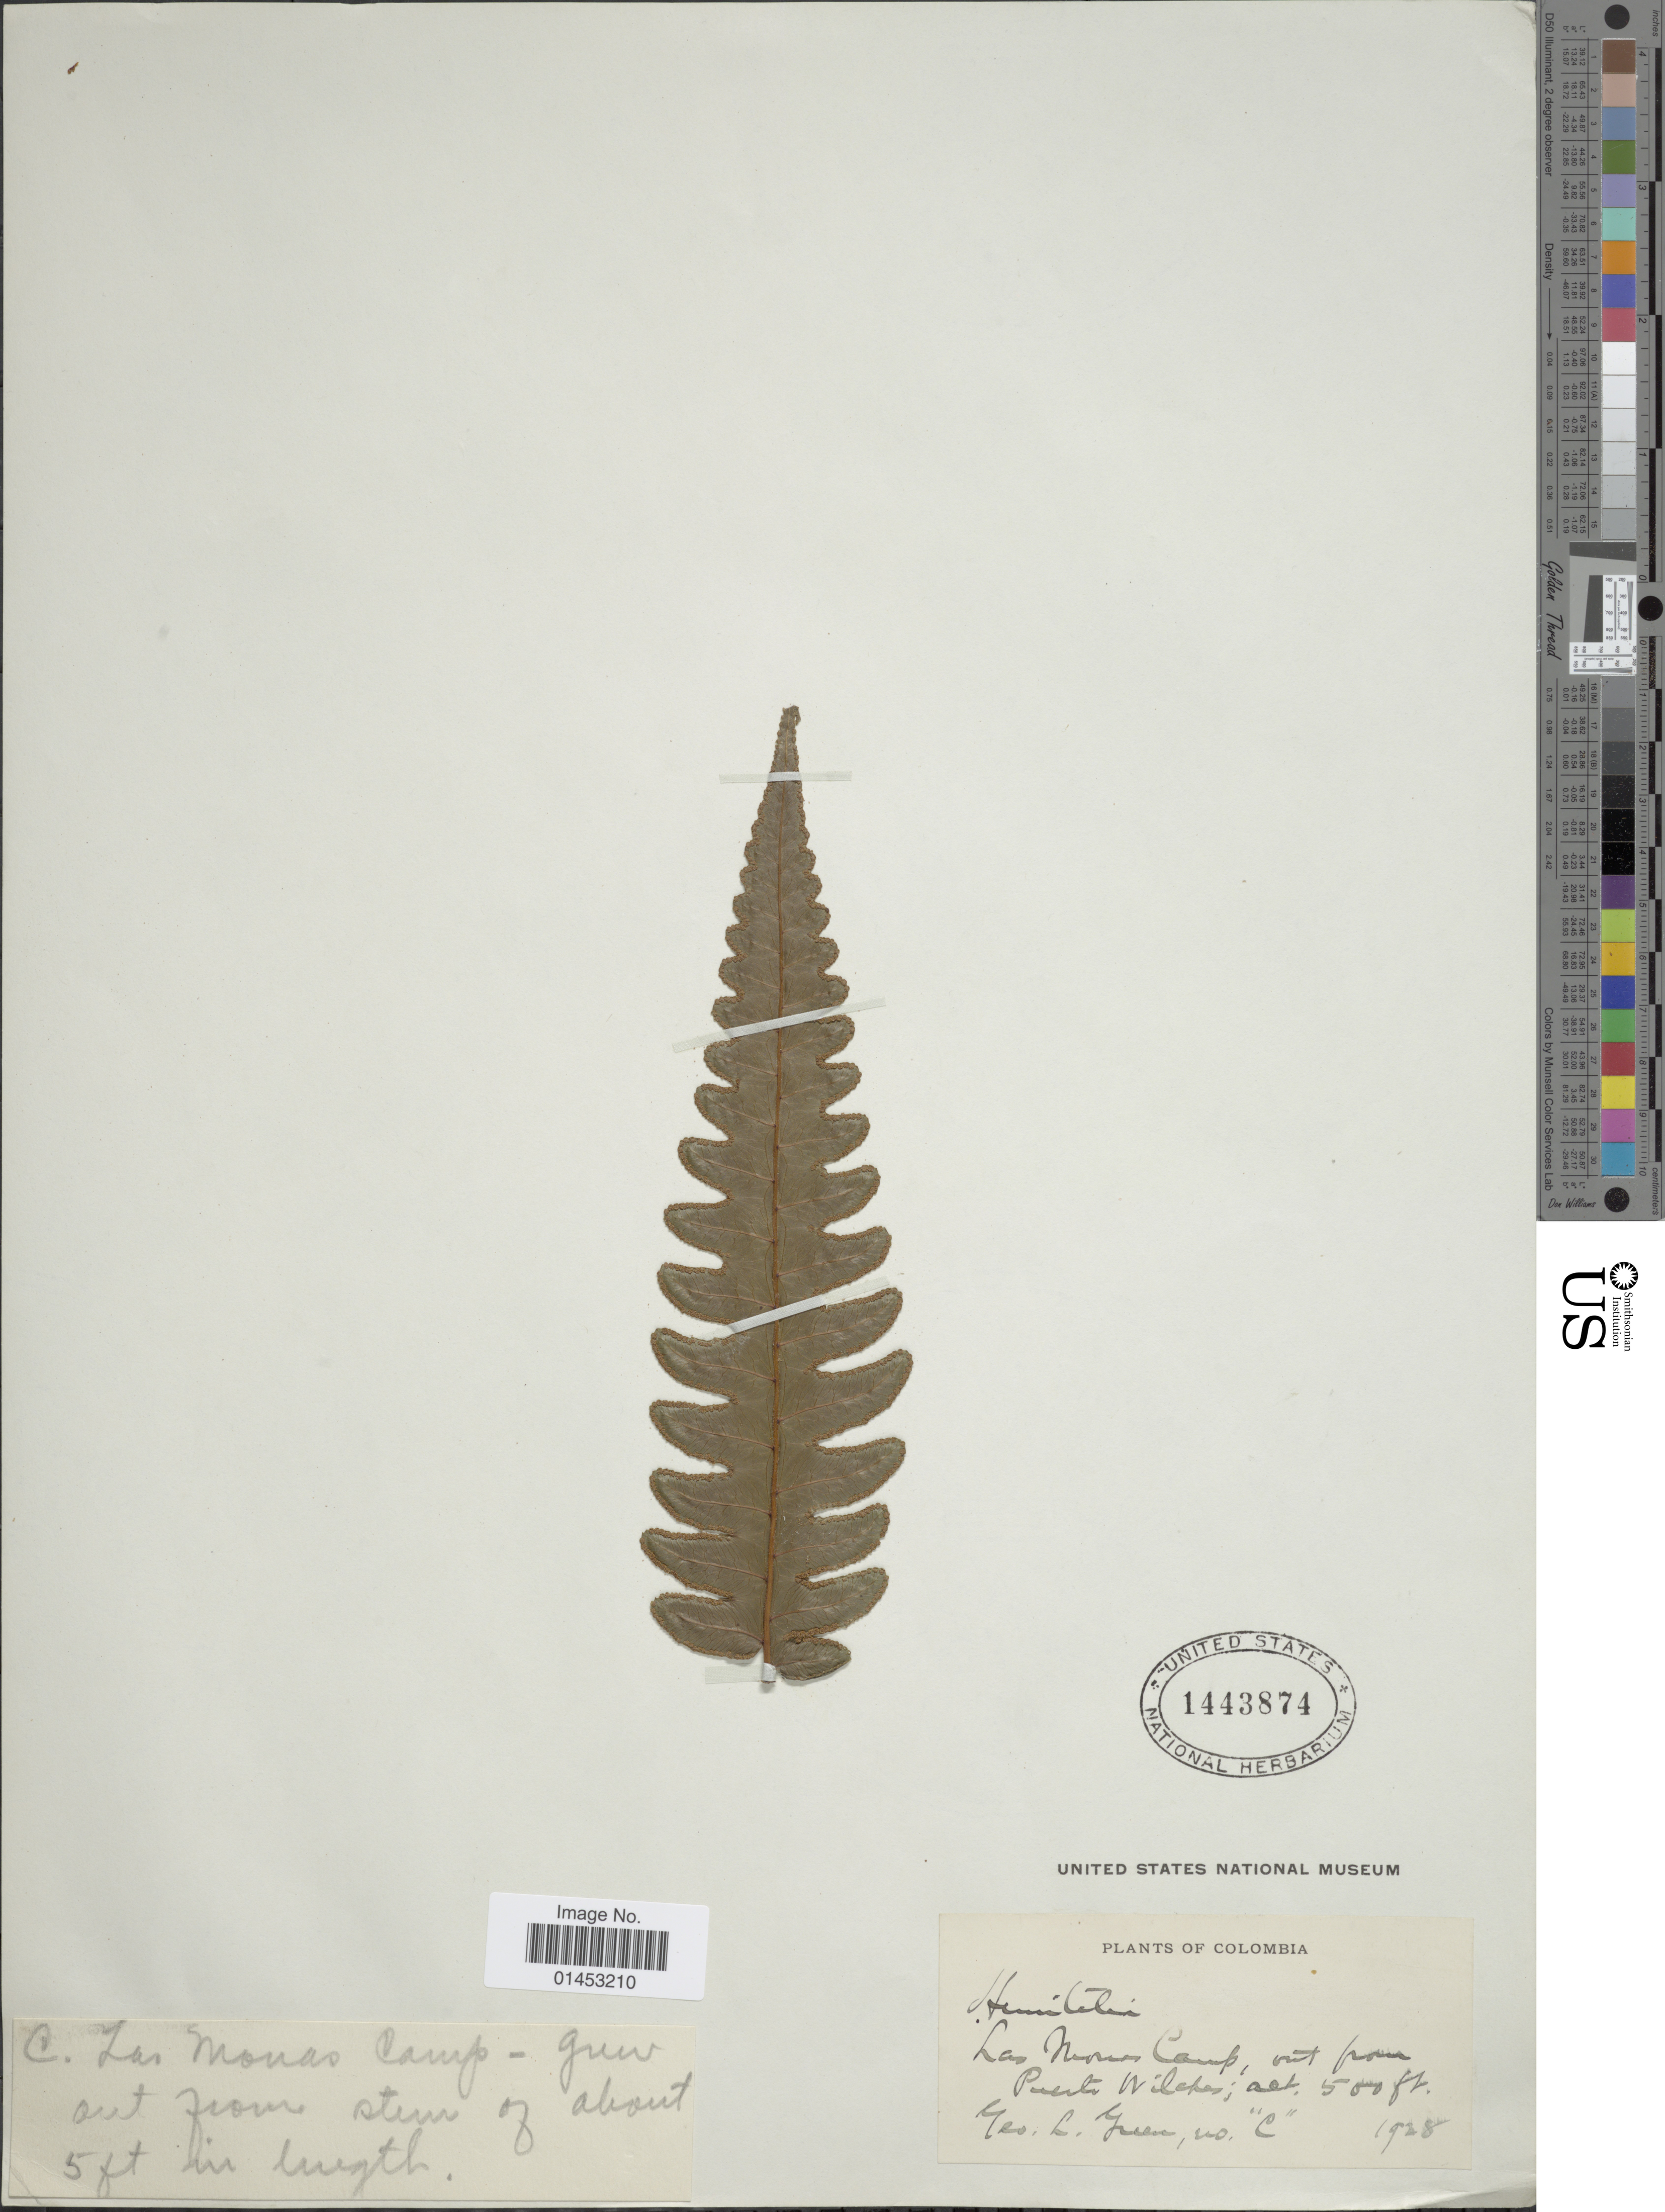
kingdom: Plantae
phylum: Tracheophyta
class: Polypodiopsida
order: Cyatheales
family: Cyatheaceae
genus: Cyathea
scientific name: Cyathea sp.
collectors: G. Green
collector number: C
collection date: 1928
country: Colombia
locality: Las Moras Camp, out fom Puerto Wilches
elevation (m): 152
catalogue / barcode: US 1443874